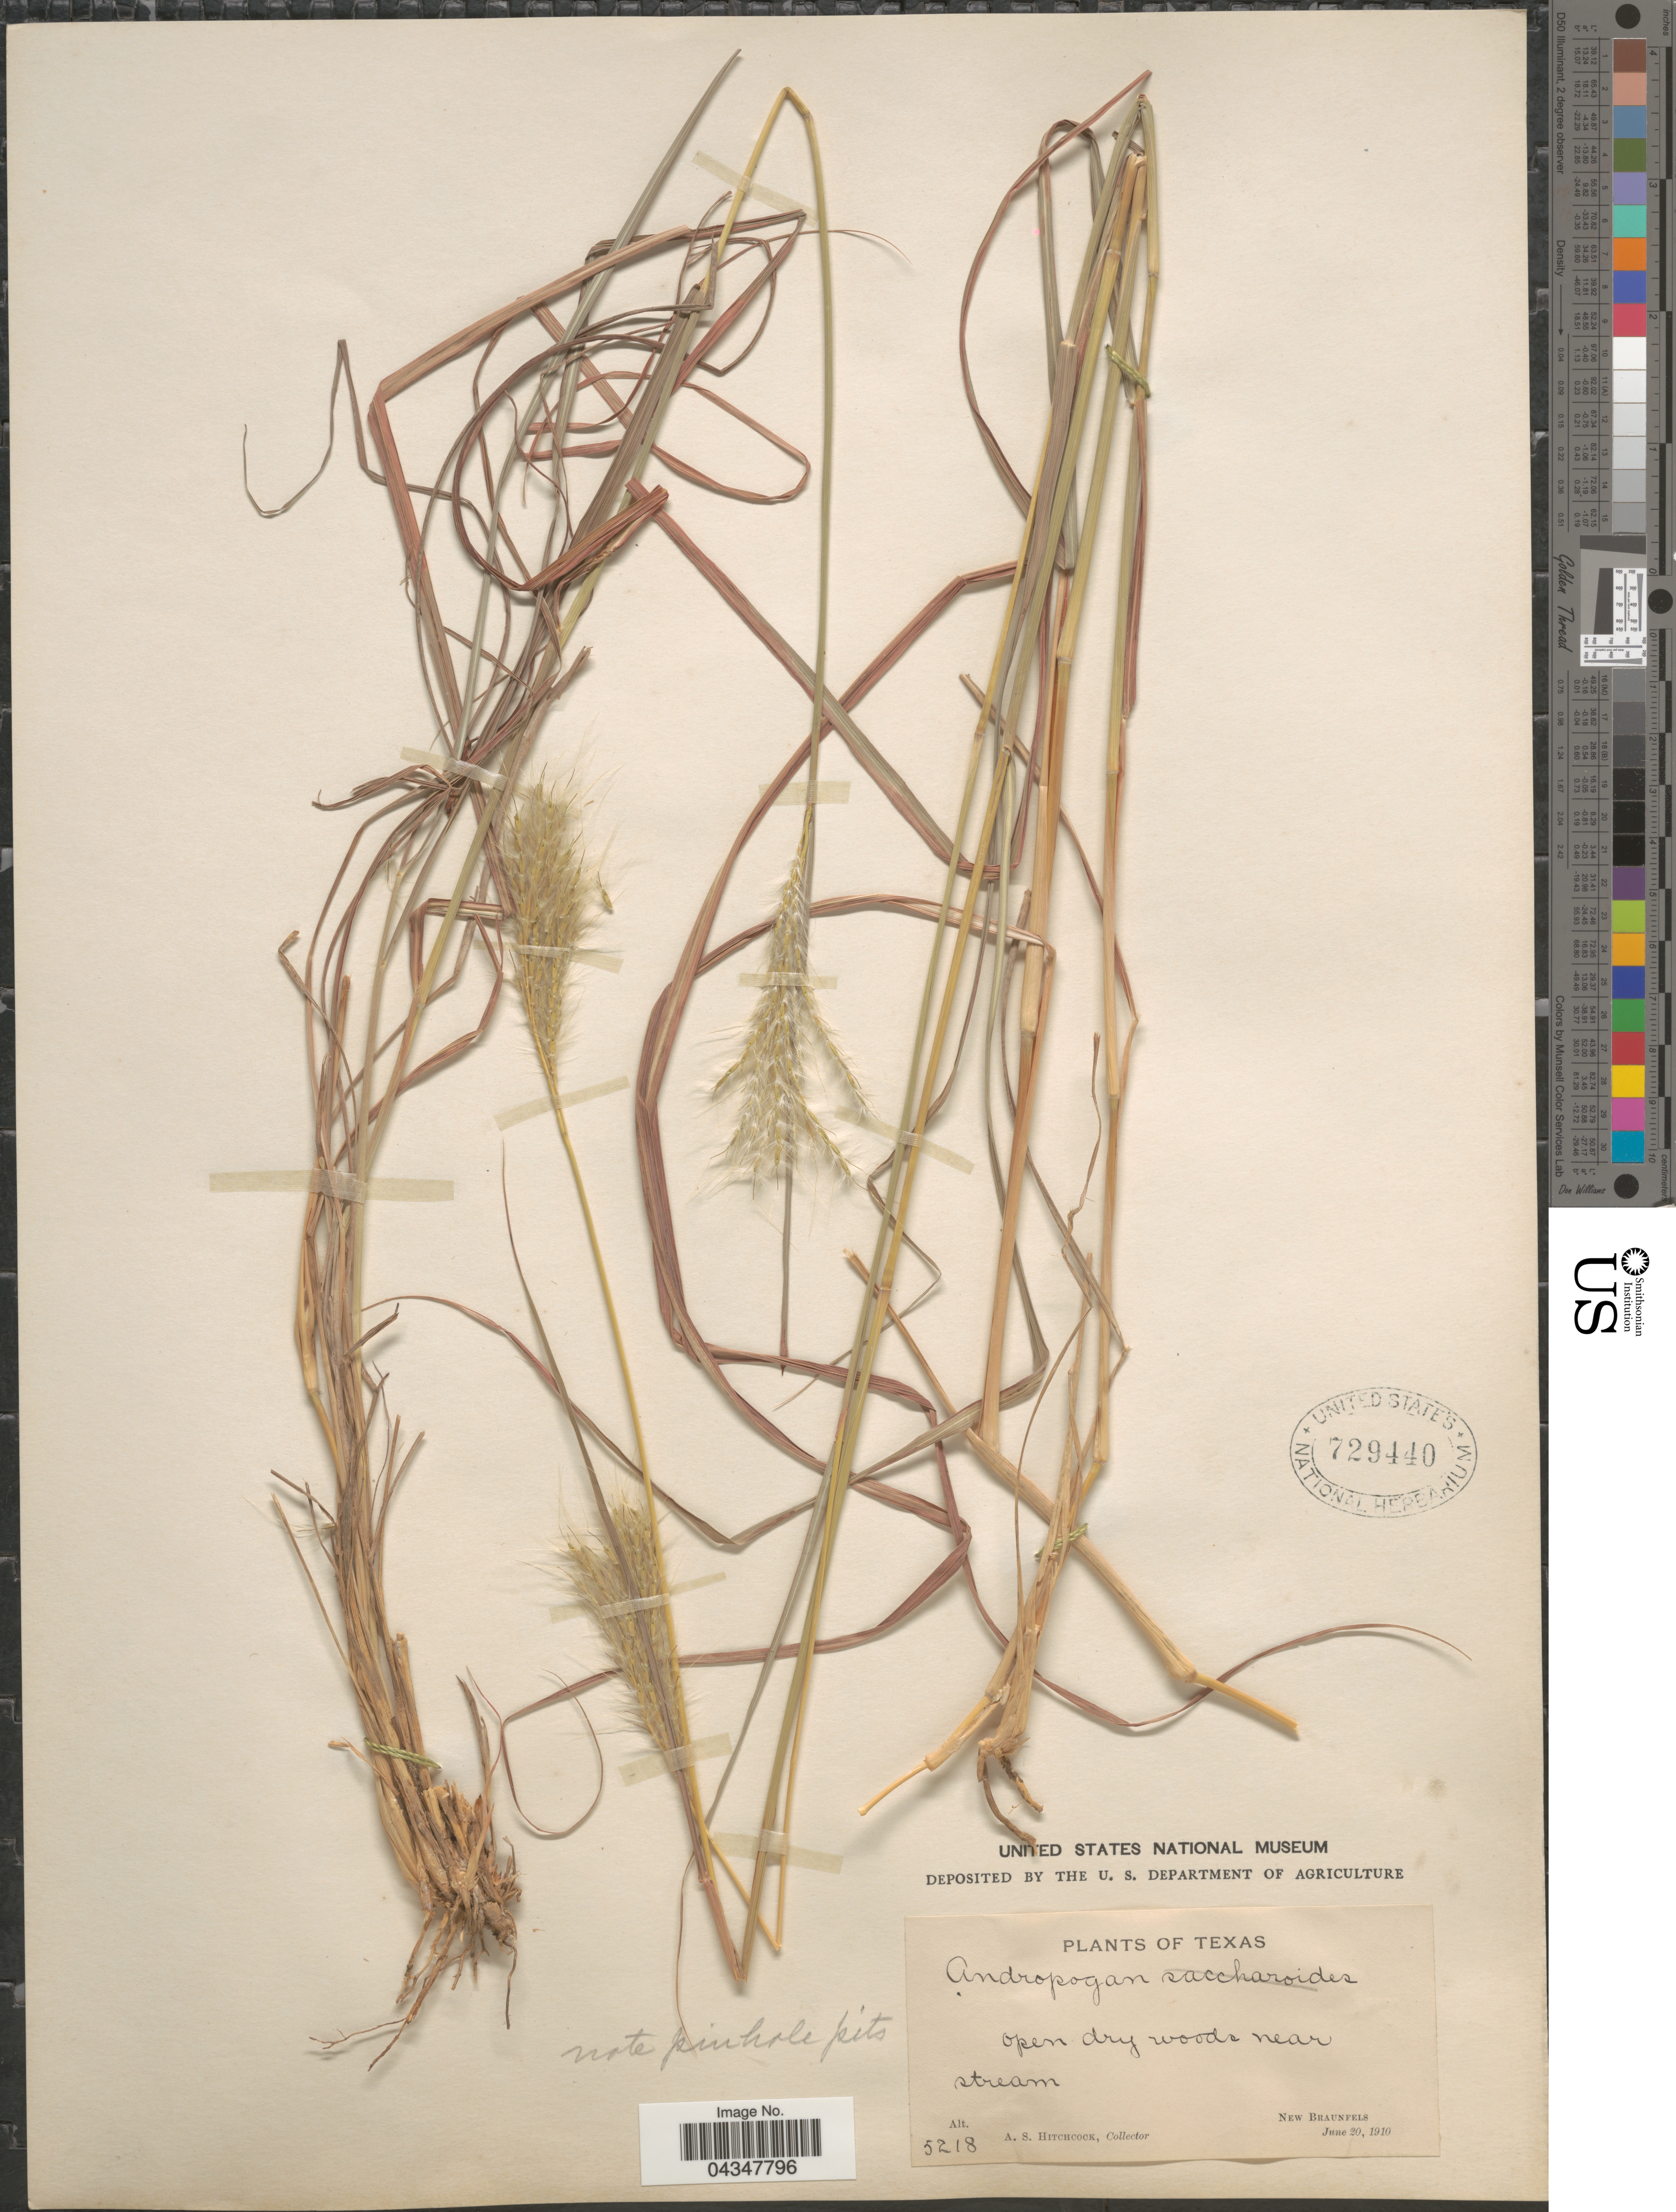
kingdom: Plantae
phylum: Tracheophyta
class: Liliopsida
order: Poales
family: Poaceae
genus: Bothriochloa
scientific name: Bothriochloa perforata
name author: (Trin. ex E. Fourn.) Herter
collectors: A. S. Hitchcock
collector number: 5218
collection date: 1910-06-20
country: United States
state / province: Texas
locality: New Braunfels.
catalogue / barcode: US 729440